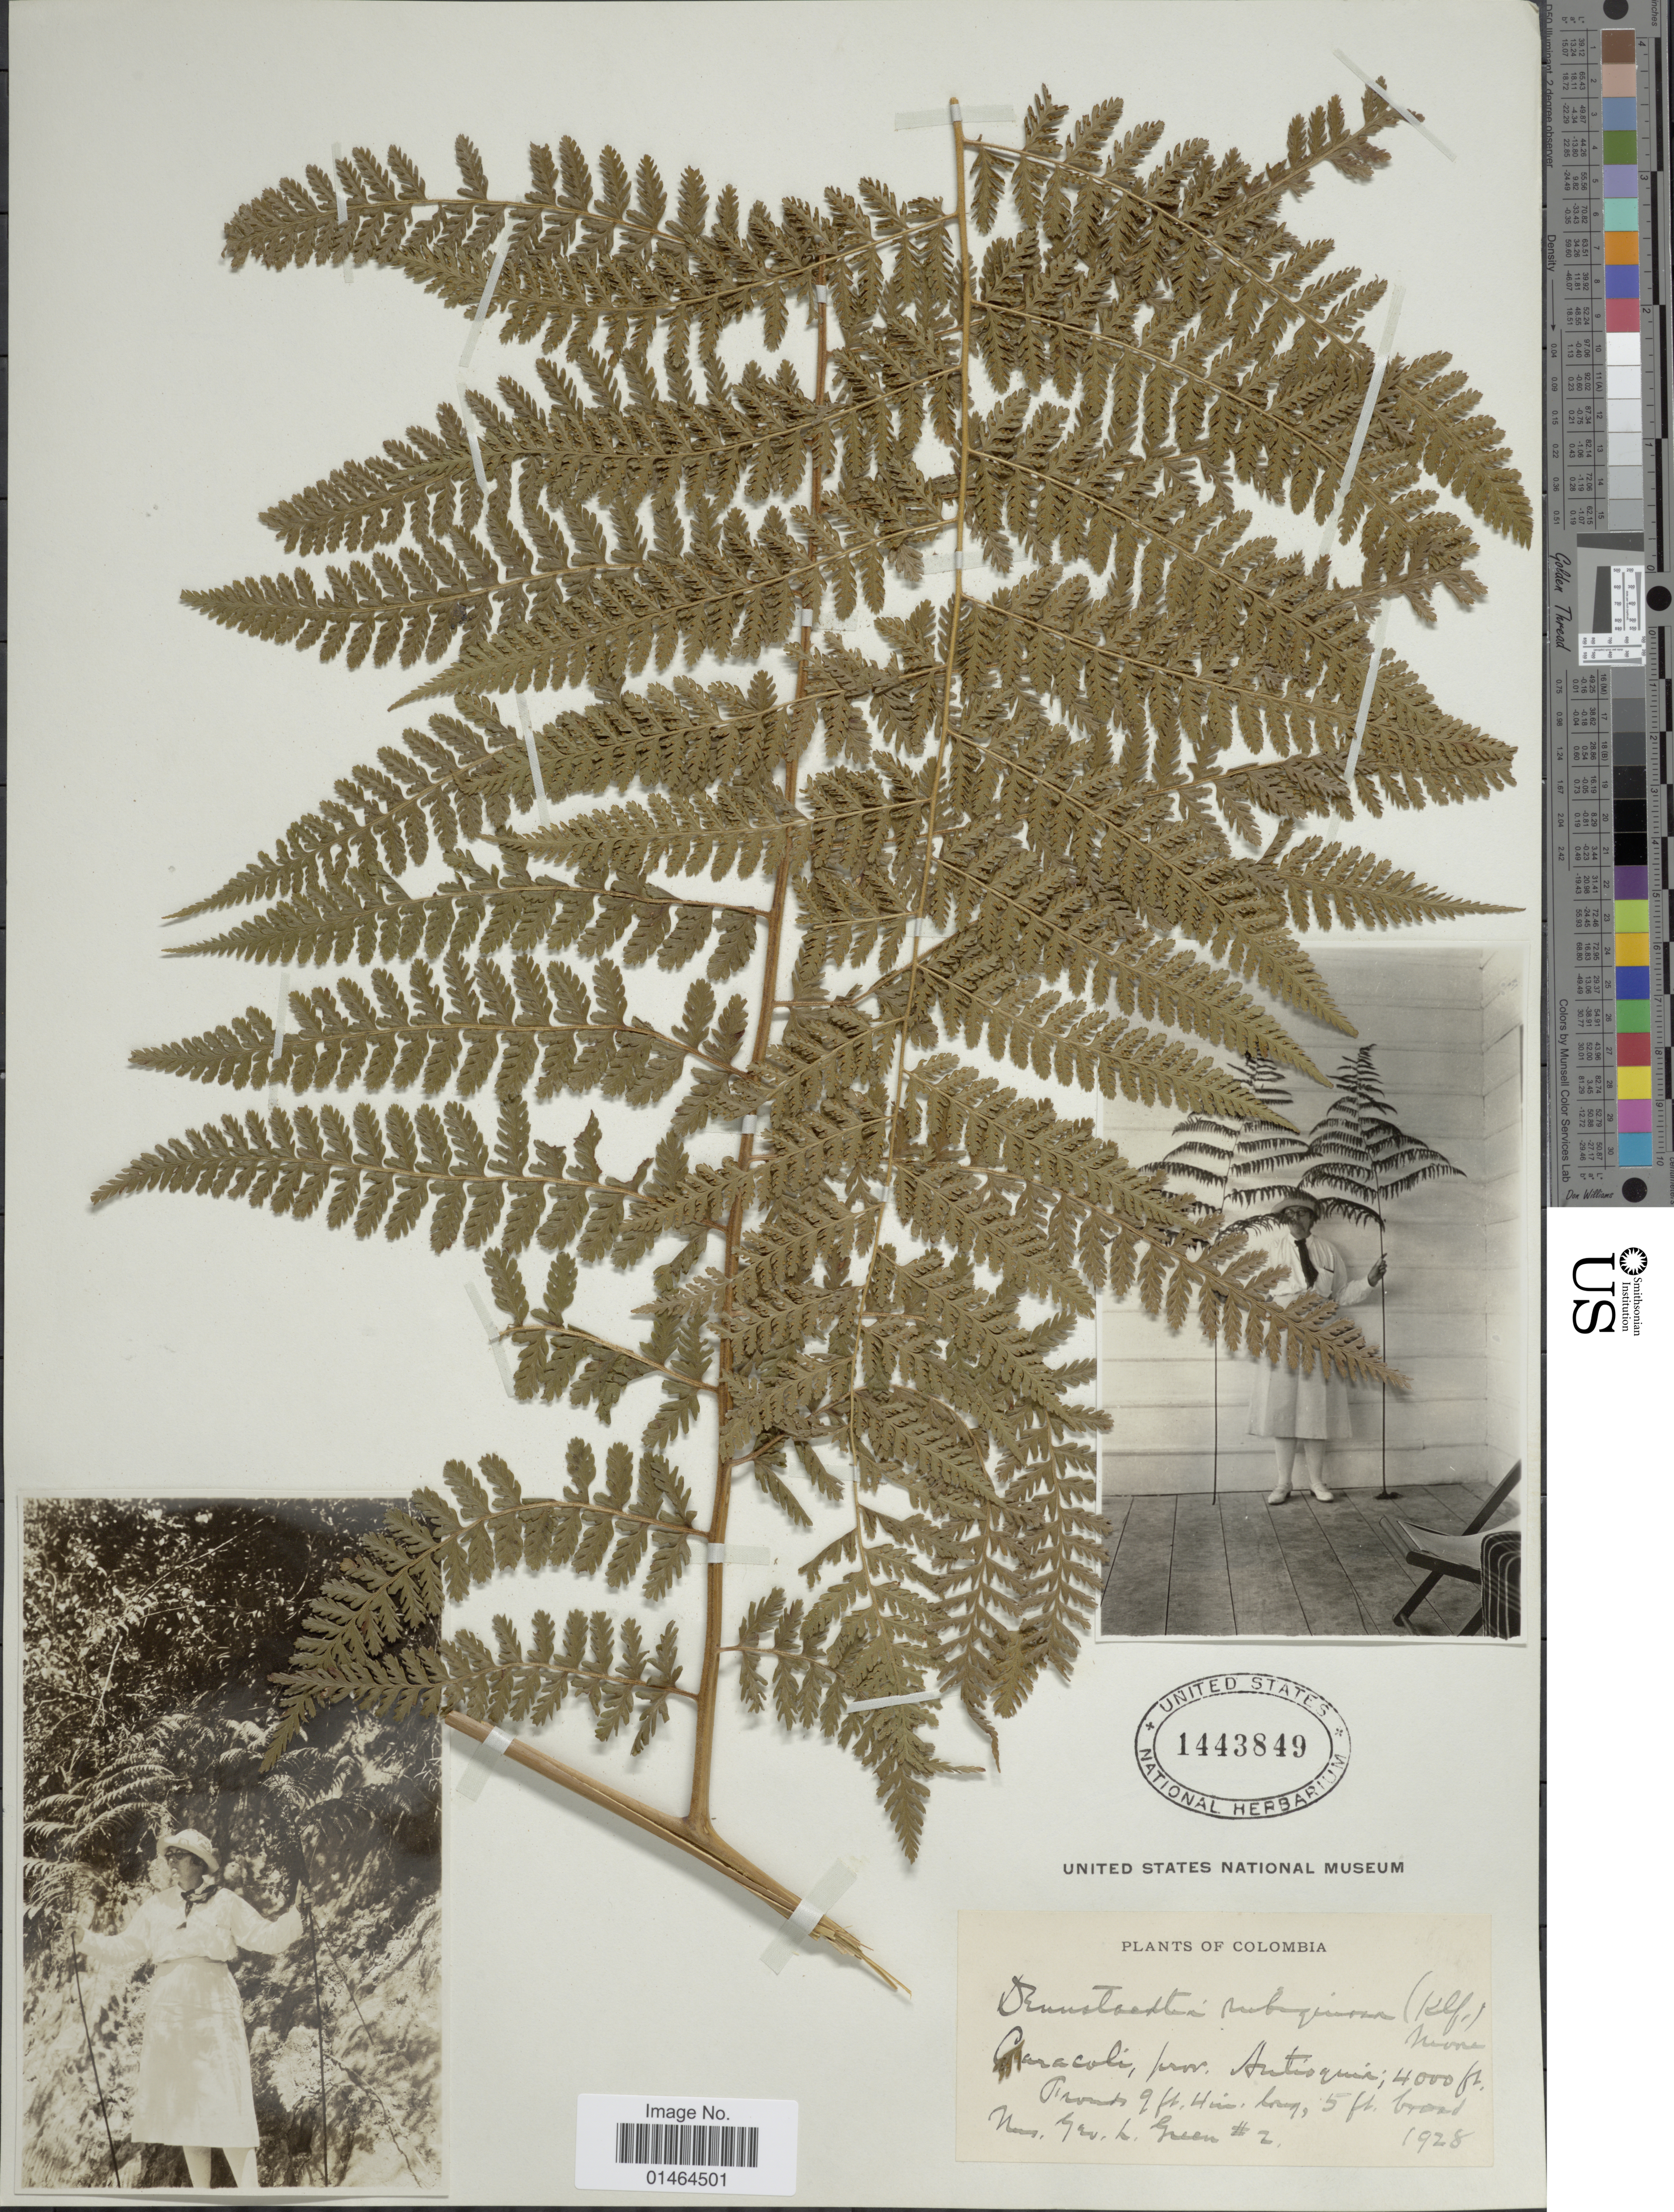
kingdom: Plantae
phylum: Tracheophyta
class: Polypodiopsida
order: Polypodiales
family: Dennstaedtiaceae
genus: Dennstaedtia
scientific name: Dennstaedtia cicutaria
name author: (Sw.) T. Moore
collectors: G. Green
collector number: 2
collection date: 1928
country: Colombia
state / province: Antioquia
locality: Caracoli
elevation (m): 1219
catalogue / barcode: US 1443849